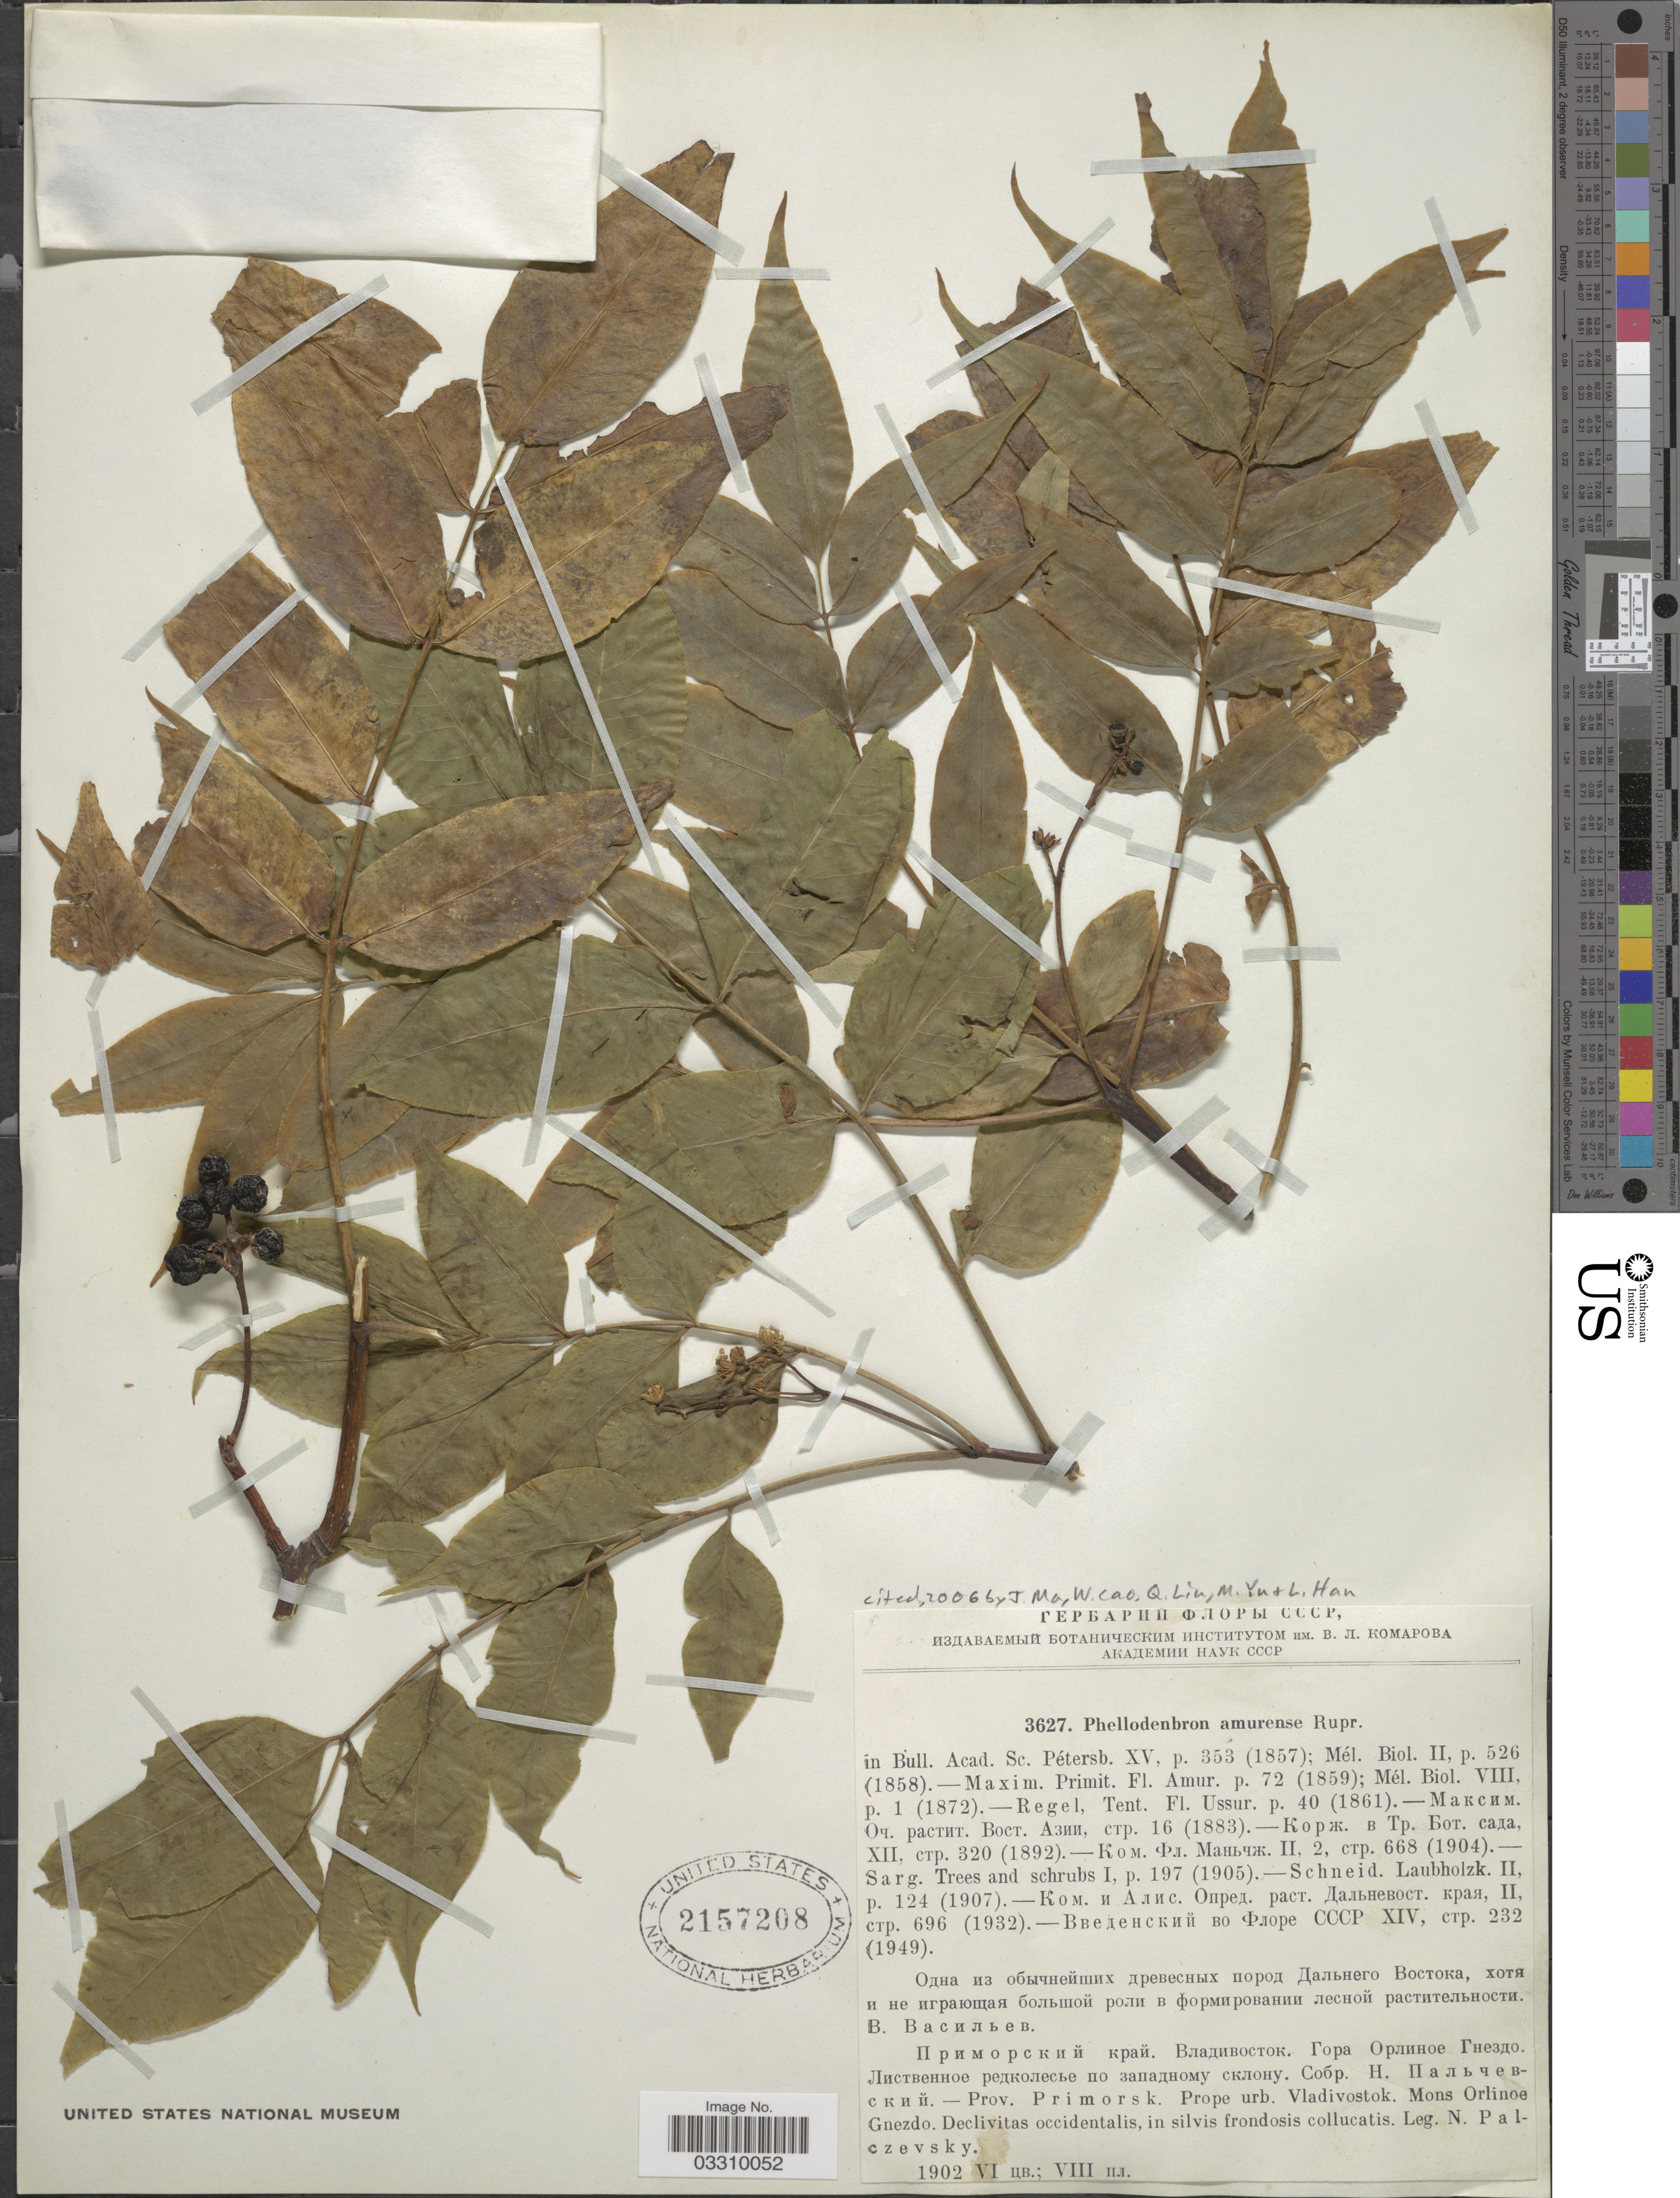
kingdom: Plantae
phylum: Tracheophyta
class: Magnoliopsida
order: Sapindales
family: Rutaceae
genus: Phellodendron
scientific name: Phellodendron amurense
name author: Rupr.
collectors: N. Palczevsky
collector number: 3627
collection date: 1902-06/1902-08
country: Russian Federation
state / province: Primorsky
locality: Prov. Primorsk. Prope urb. Vladivostok. Mons Orlinoe Gnezdo.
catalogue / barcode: US 2157208